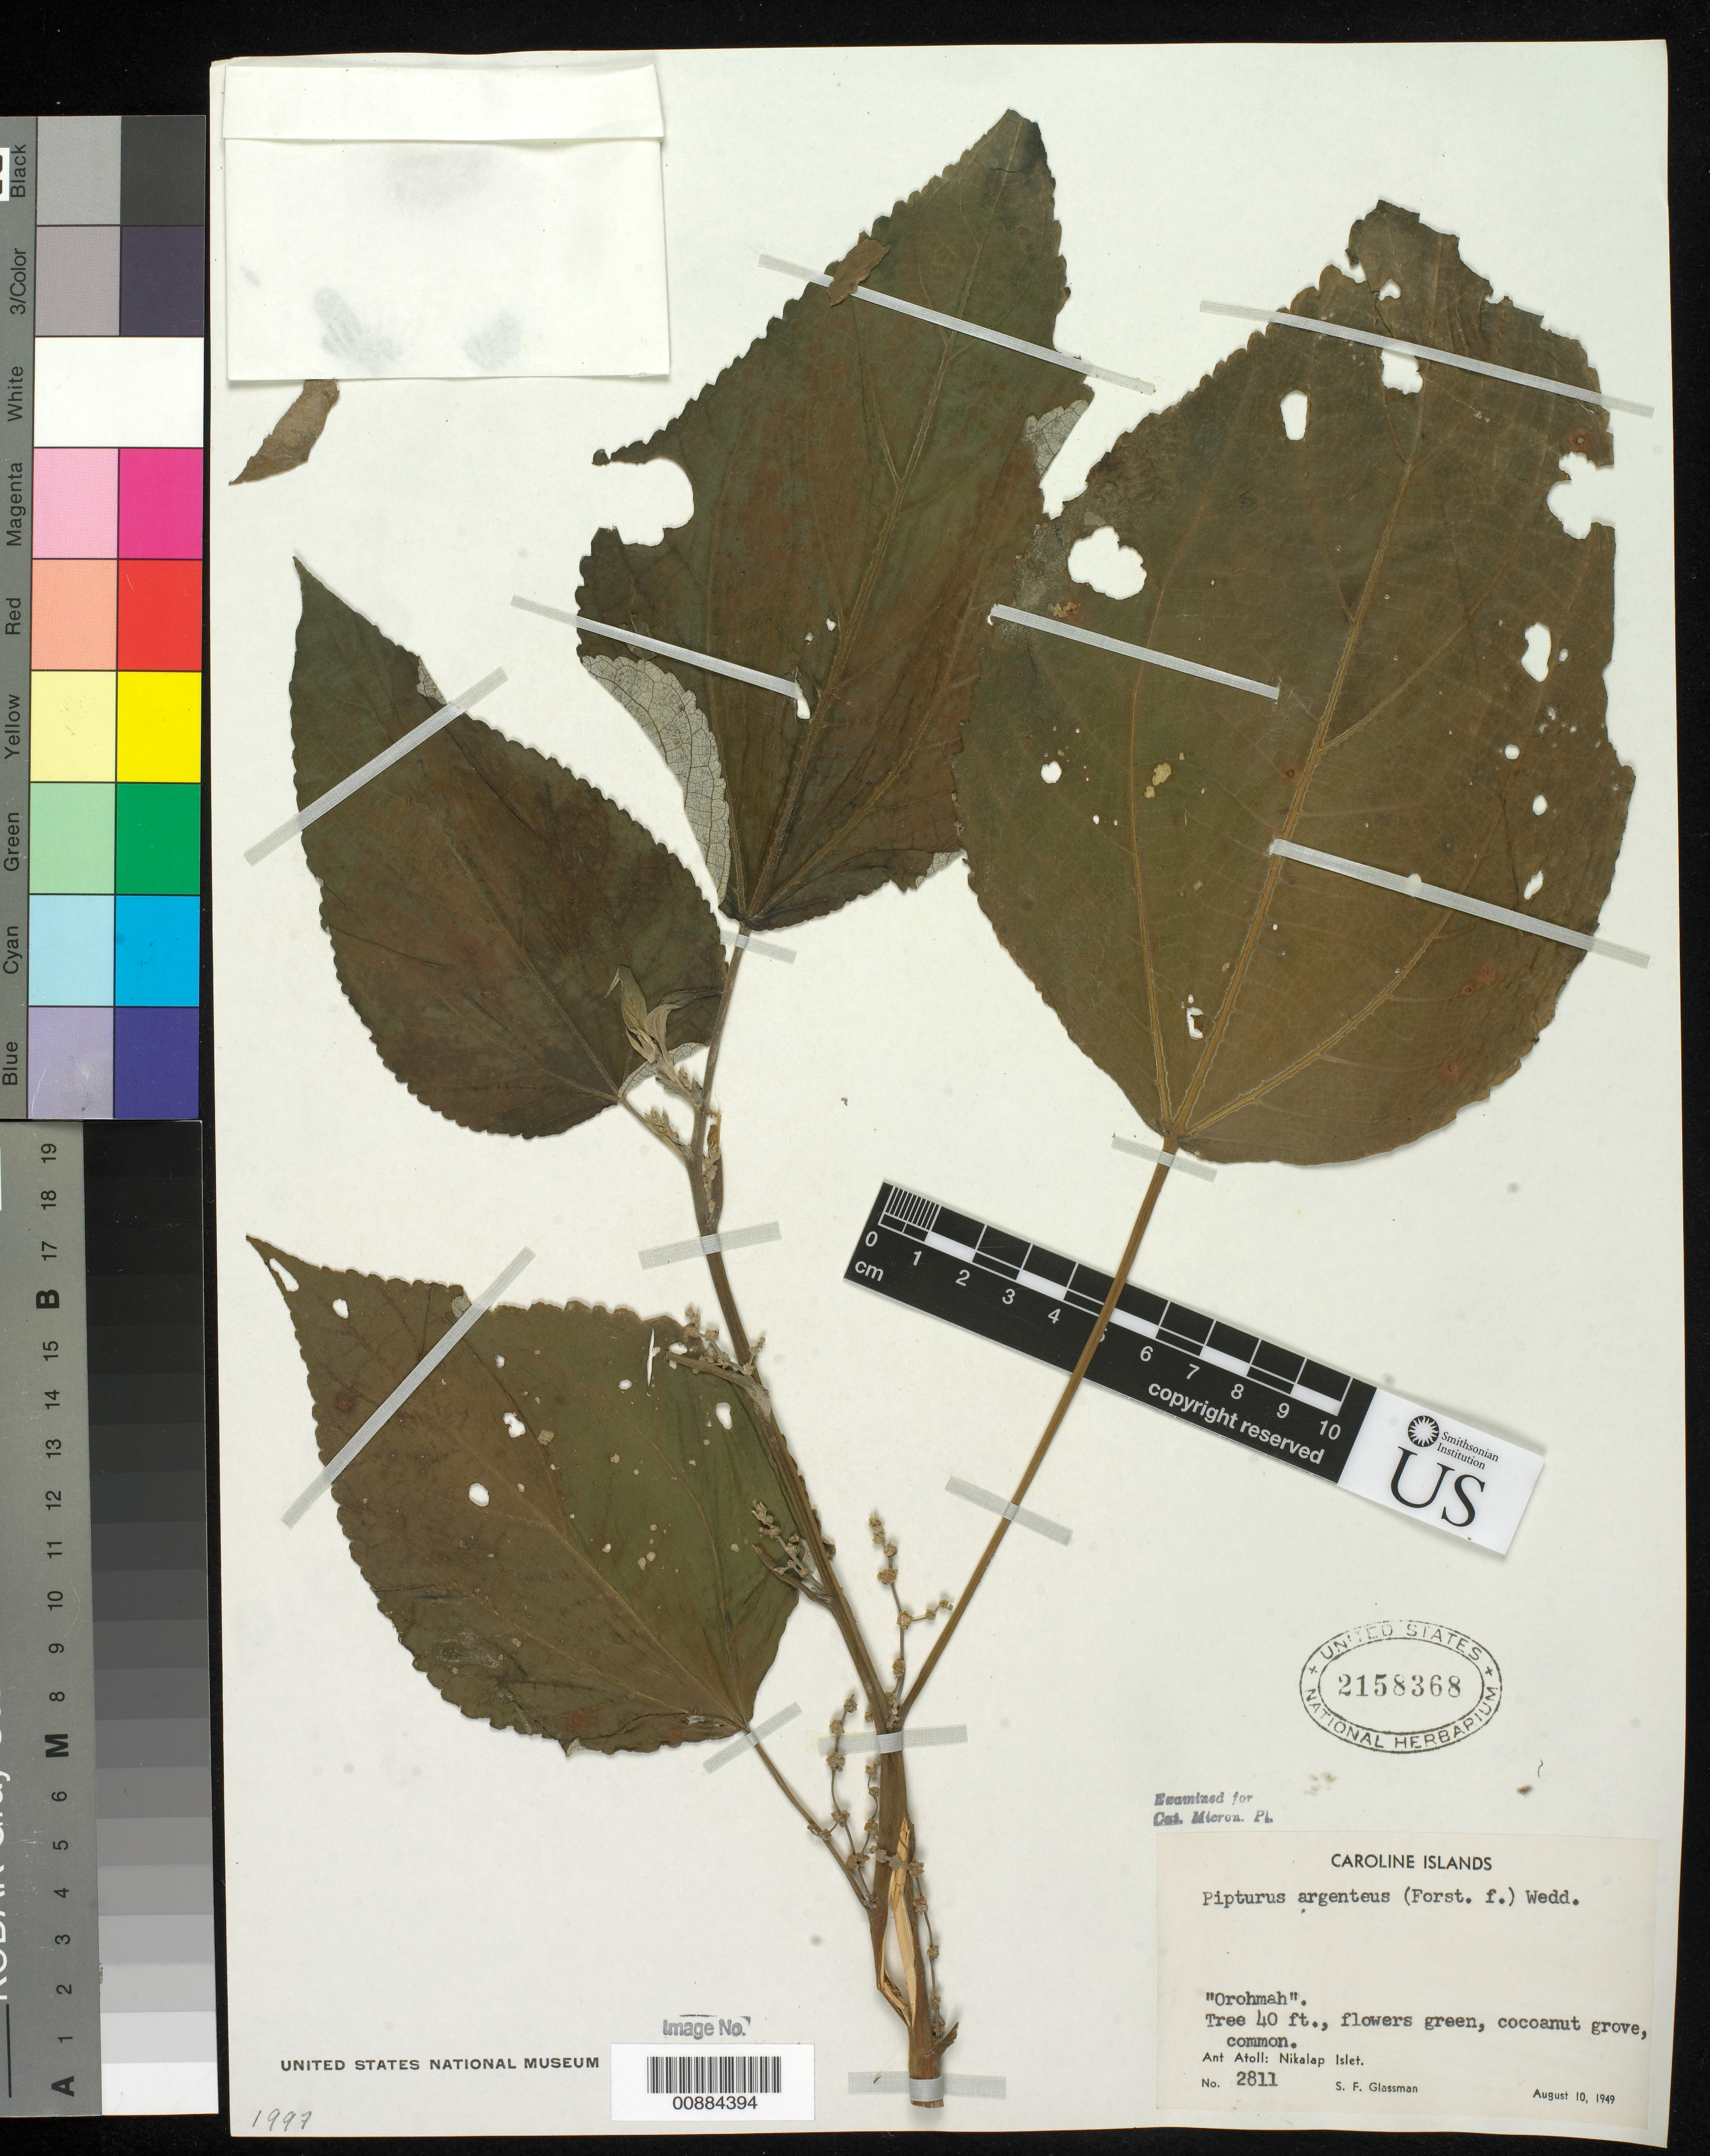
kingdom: Plantae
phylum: Tracheophyta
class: Magnoliopsida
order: Rosales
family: Urticaceae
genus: Pipturus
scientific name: Pipturus argenteus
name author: (G. Forst.) Wedd.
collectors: S. F. Glassman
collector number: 2811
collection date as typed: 10 Aug 1949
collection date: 1949-08-10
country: Micronesia, Federated States of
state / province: Pohnpei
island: Ant Atoll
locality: Caroline Islands, Ant Atoll, Nikalap Islet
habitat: Coconut Grove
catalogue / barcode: US 2158368